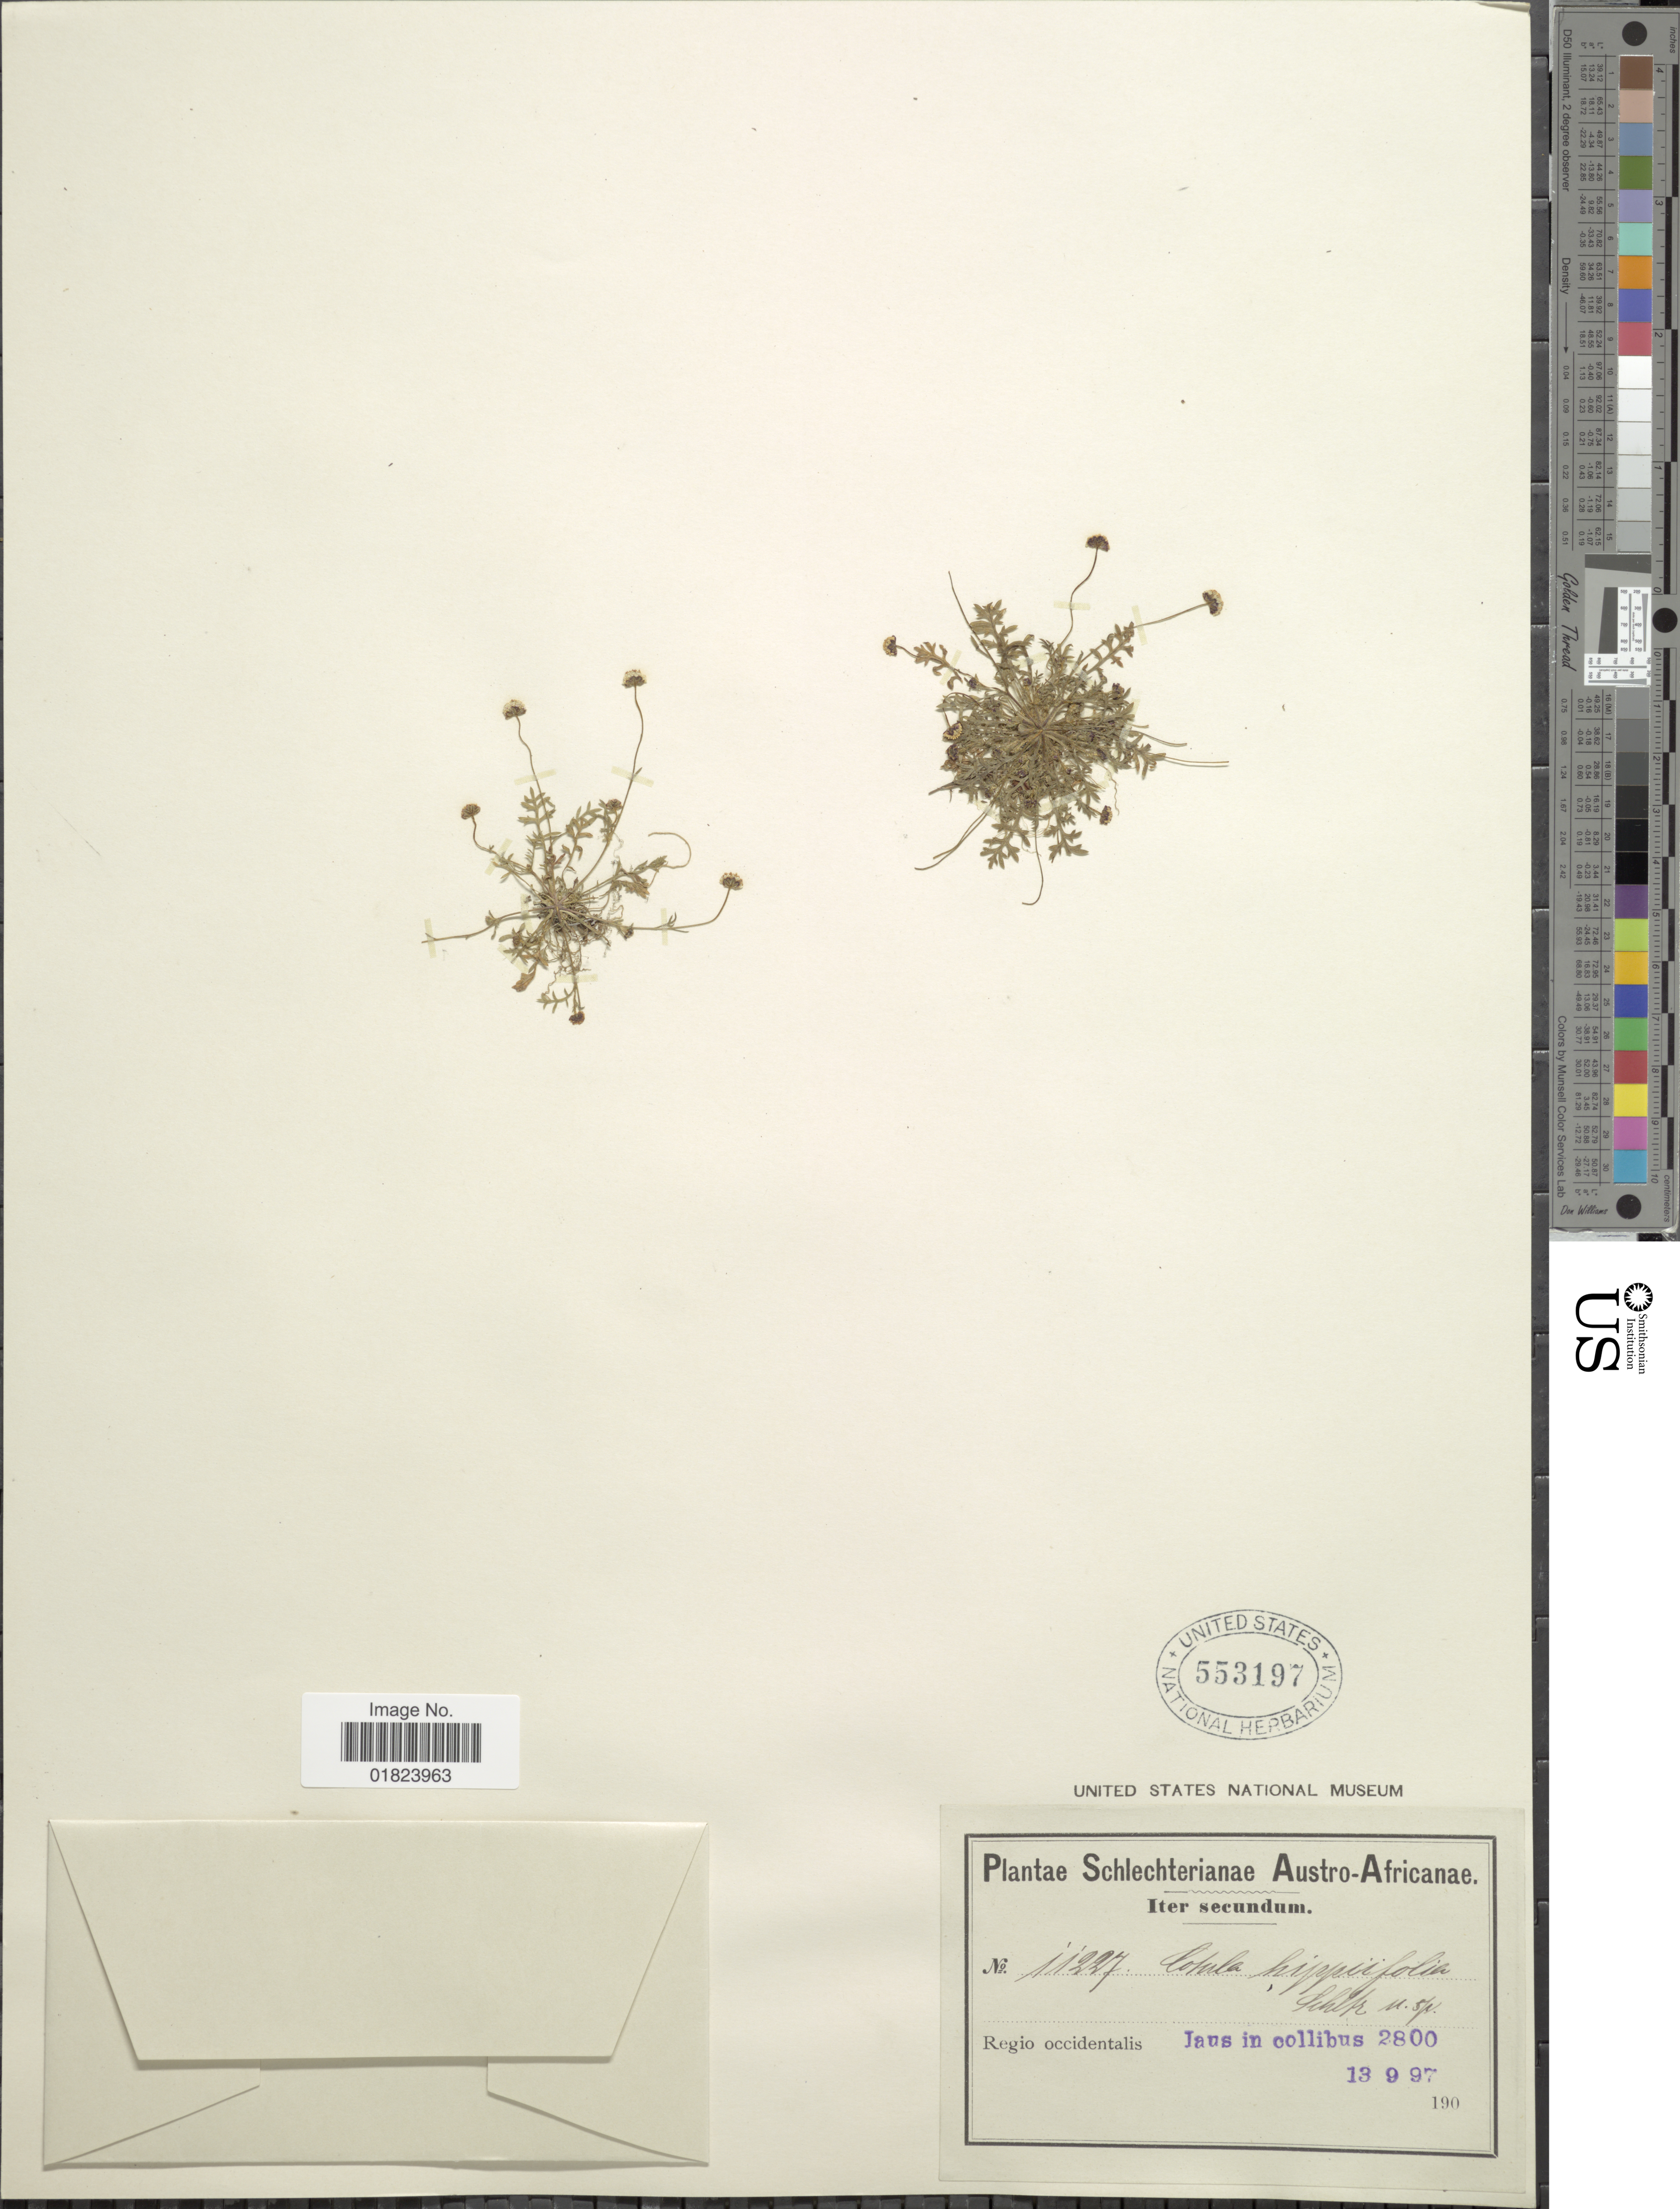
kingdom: Plantae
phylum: Tracheophyta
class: Magnoliopsida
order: Asterales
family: Asteraceae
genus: Cotula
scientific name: Cotula sp.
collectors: Schlechter, --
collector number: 11227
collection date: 1997-09-13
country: South Africa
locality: Austro-Africanae, iter secundum, Regio occidentalis, jaus in collibus.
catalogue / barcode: US 53197